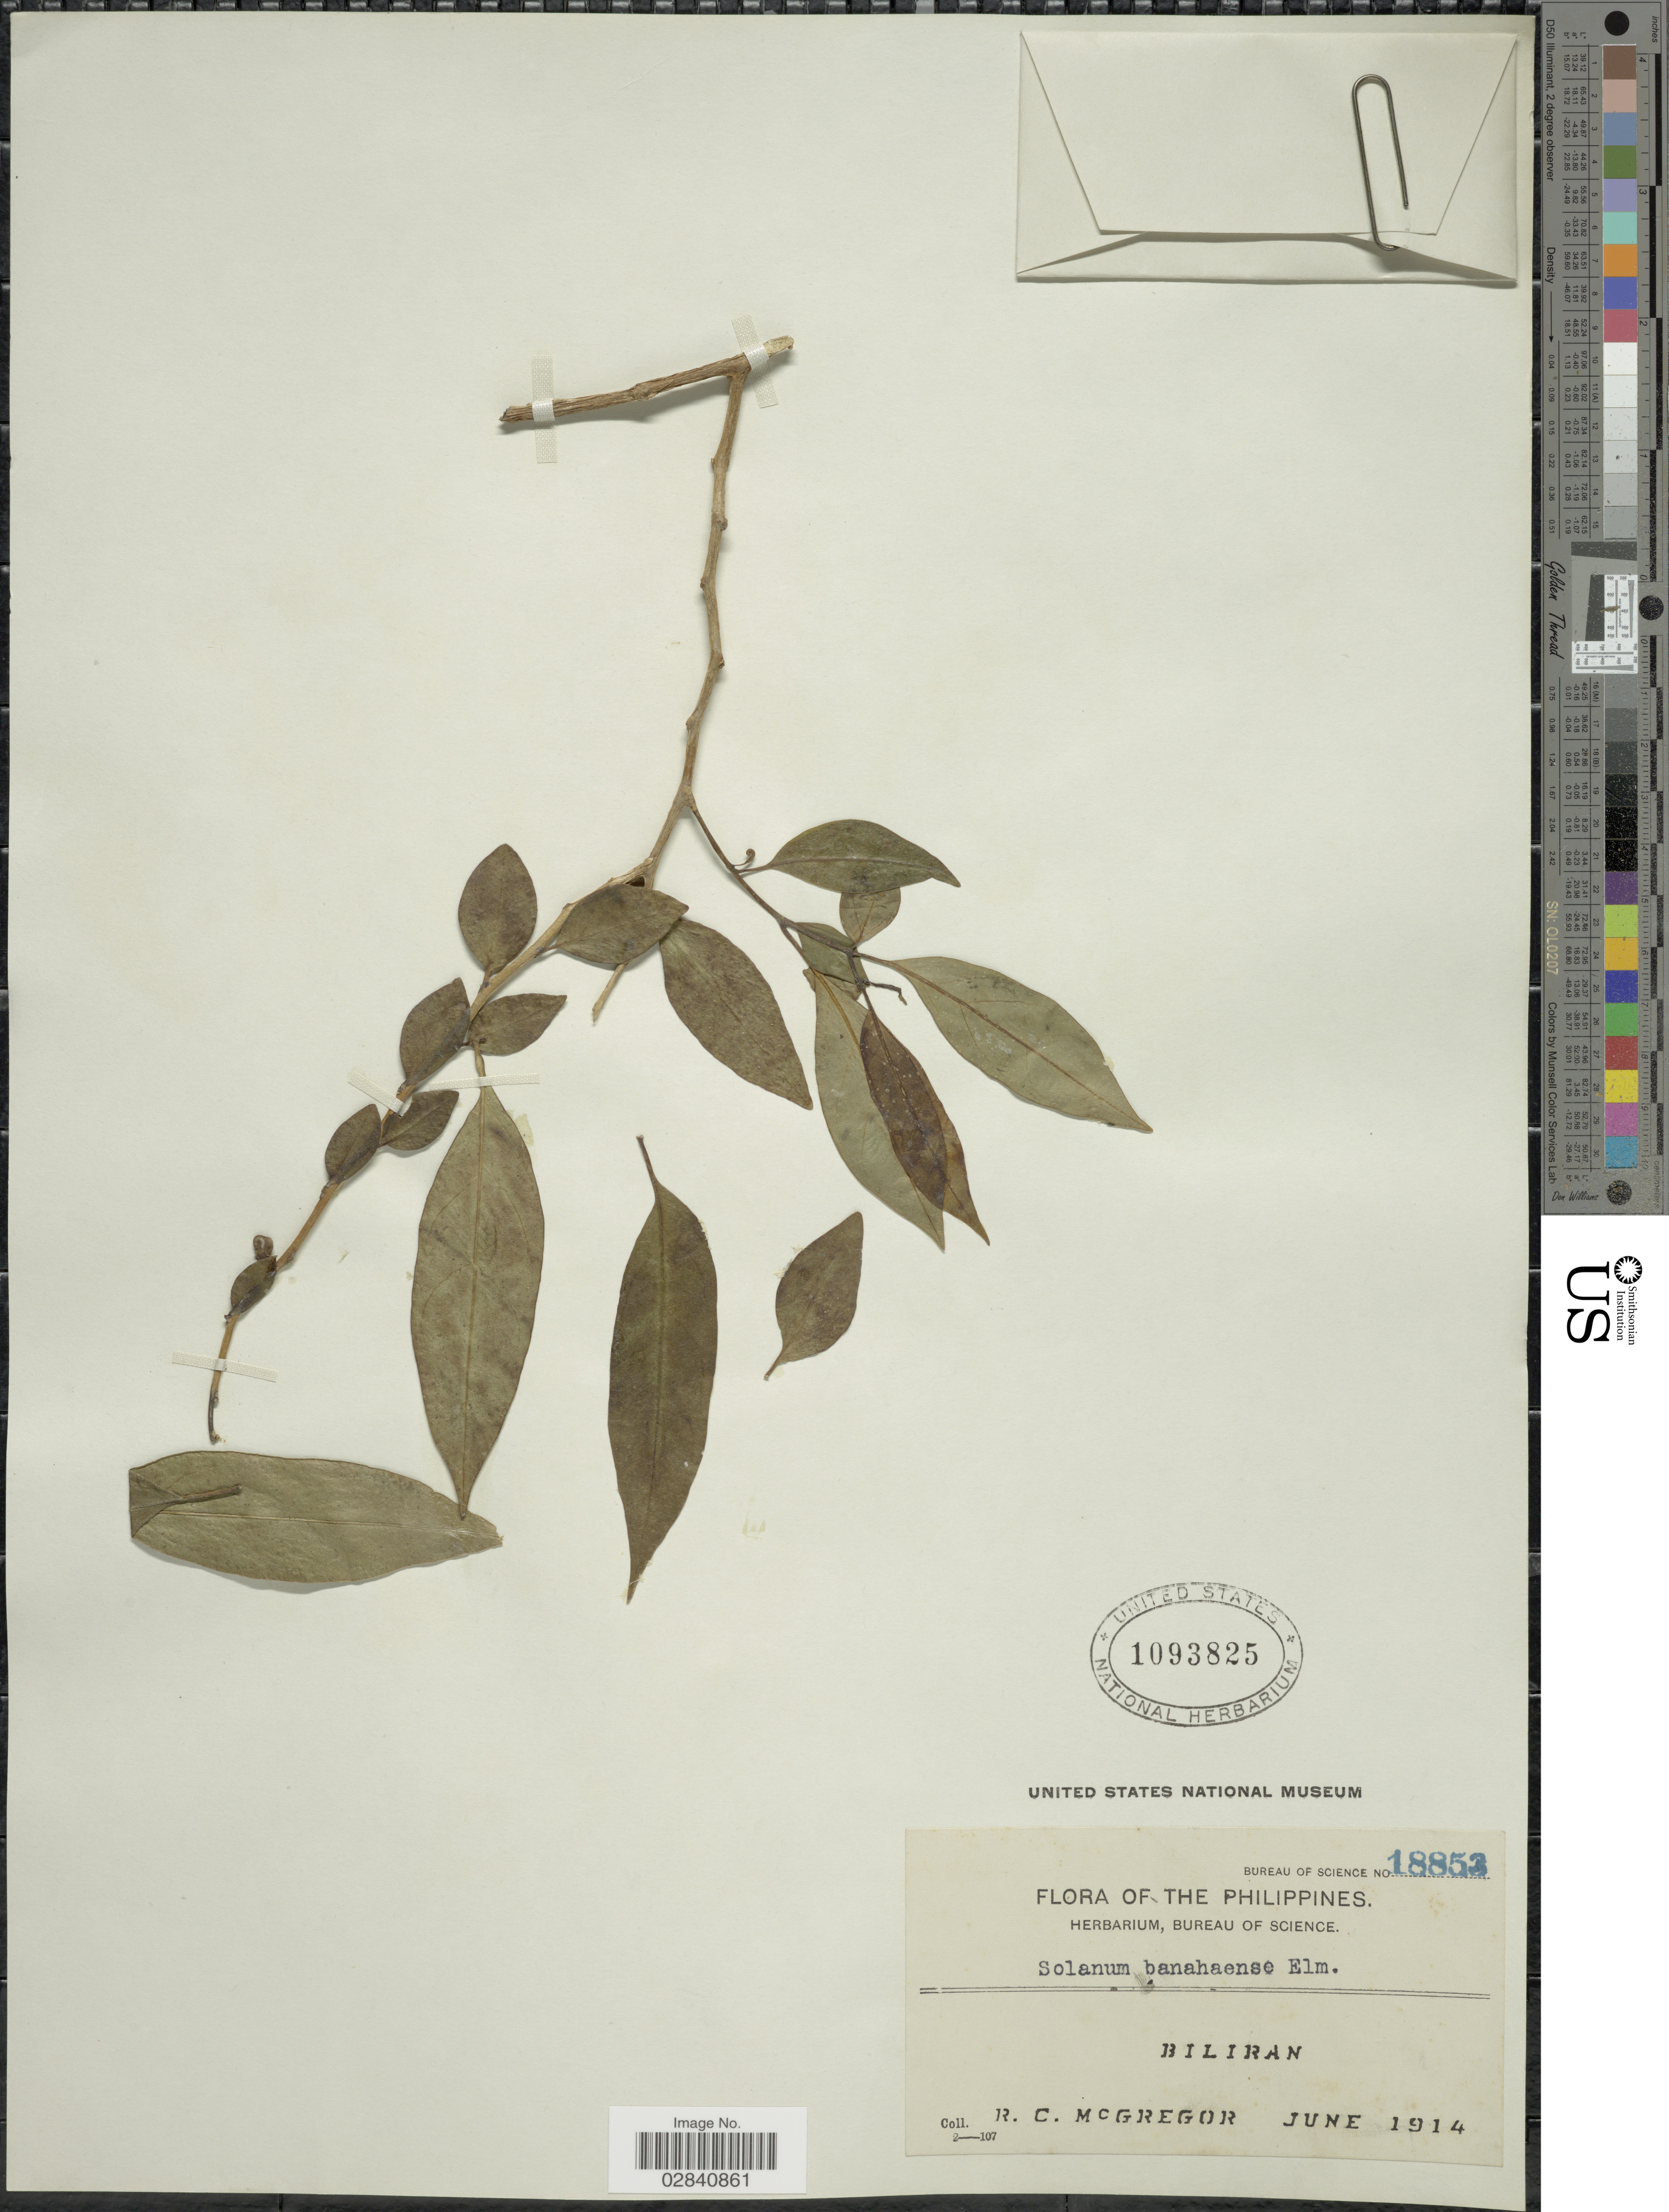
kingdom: Plantae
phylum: Tracheophyta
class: Magnoliopsida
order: Solanales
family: Solanaceae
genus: Lycianthes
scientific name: Lycianthes banahaensis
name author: (Elmer) Bitt.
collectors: R. C. McGregor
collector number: Bureau of Science 18853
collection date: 1914-06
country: Philippines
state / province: Eastern Visayas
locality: Biliran.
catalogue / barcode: US 1093825